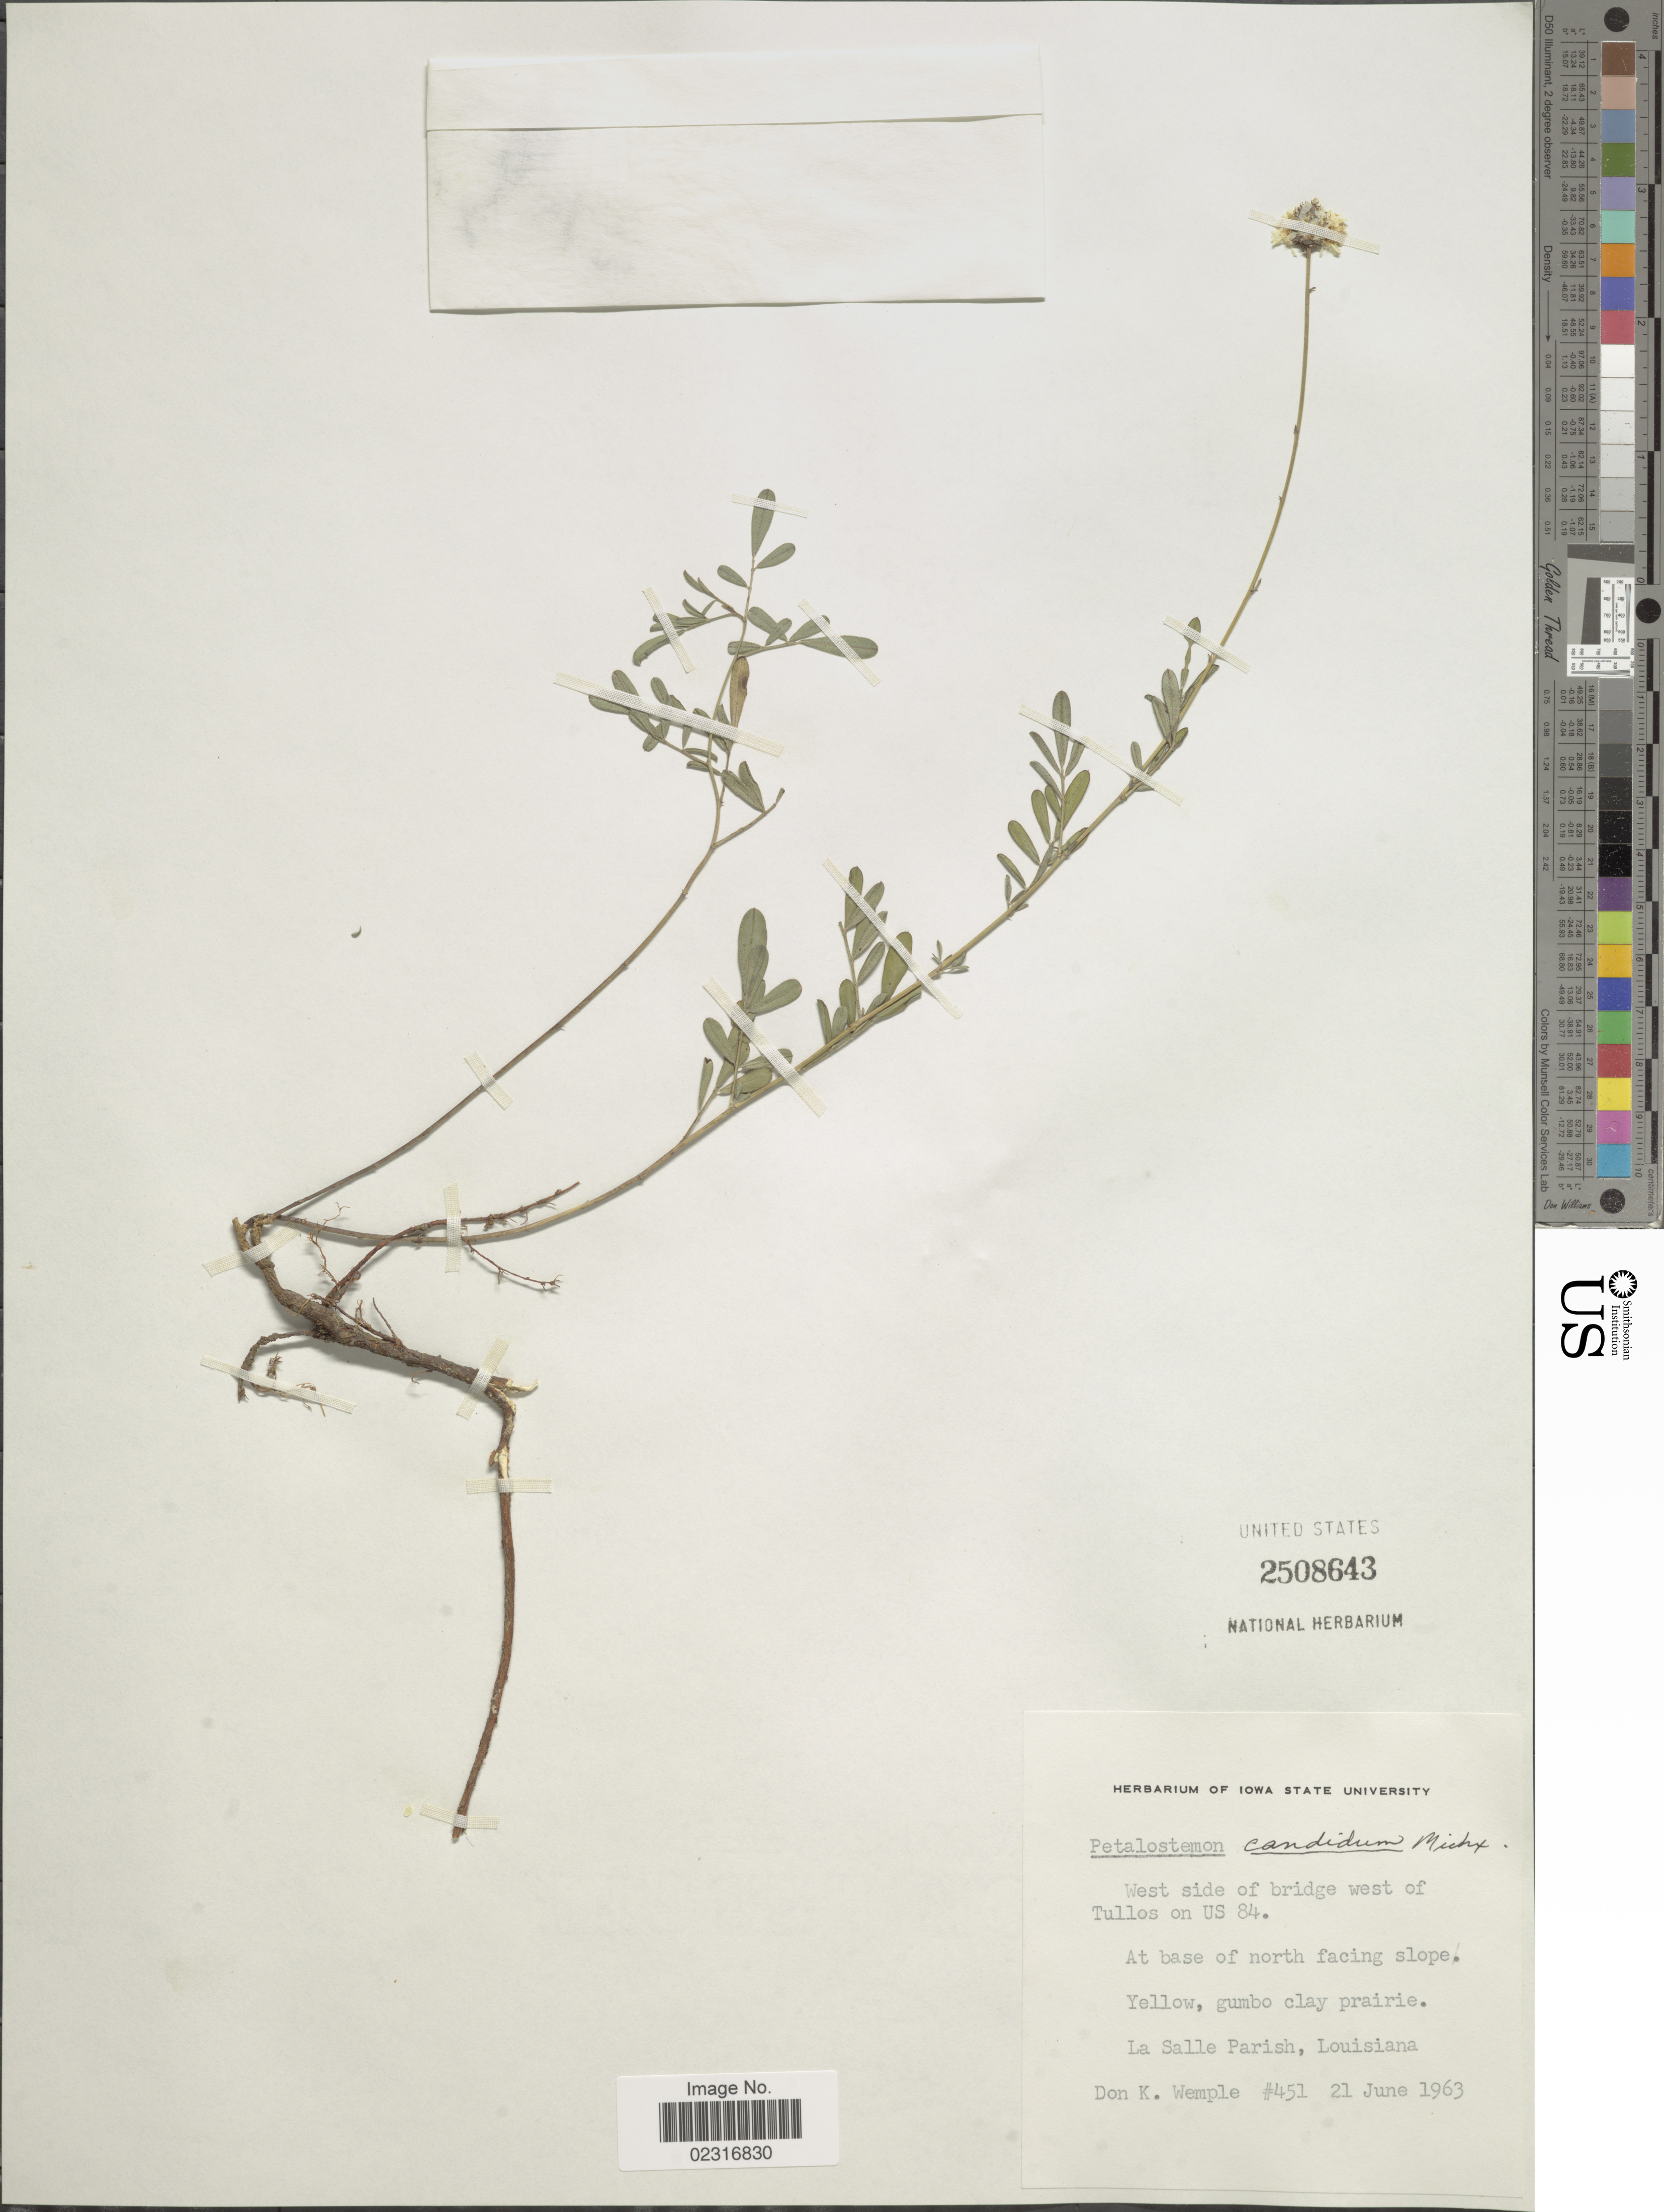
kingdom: Plantae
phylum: Tracheophyta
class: Magnoliopsida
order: Fabales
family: Fabaceae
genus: Dalea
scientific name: Dalea candida var. candida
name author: Michx. ex Willd.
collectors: D. Wemple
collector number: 451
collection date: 1963-06-21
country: United States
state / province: Louisiana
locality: West side of bridge west of Tullos on US 84. At base of north facing slope. La Salle Parish.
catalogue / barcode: US 2508643